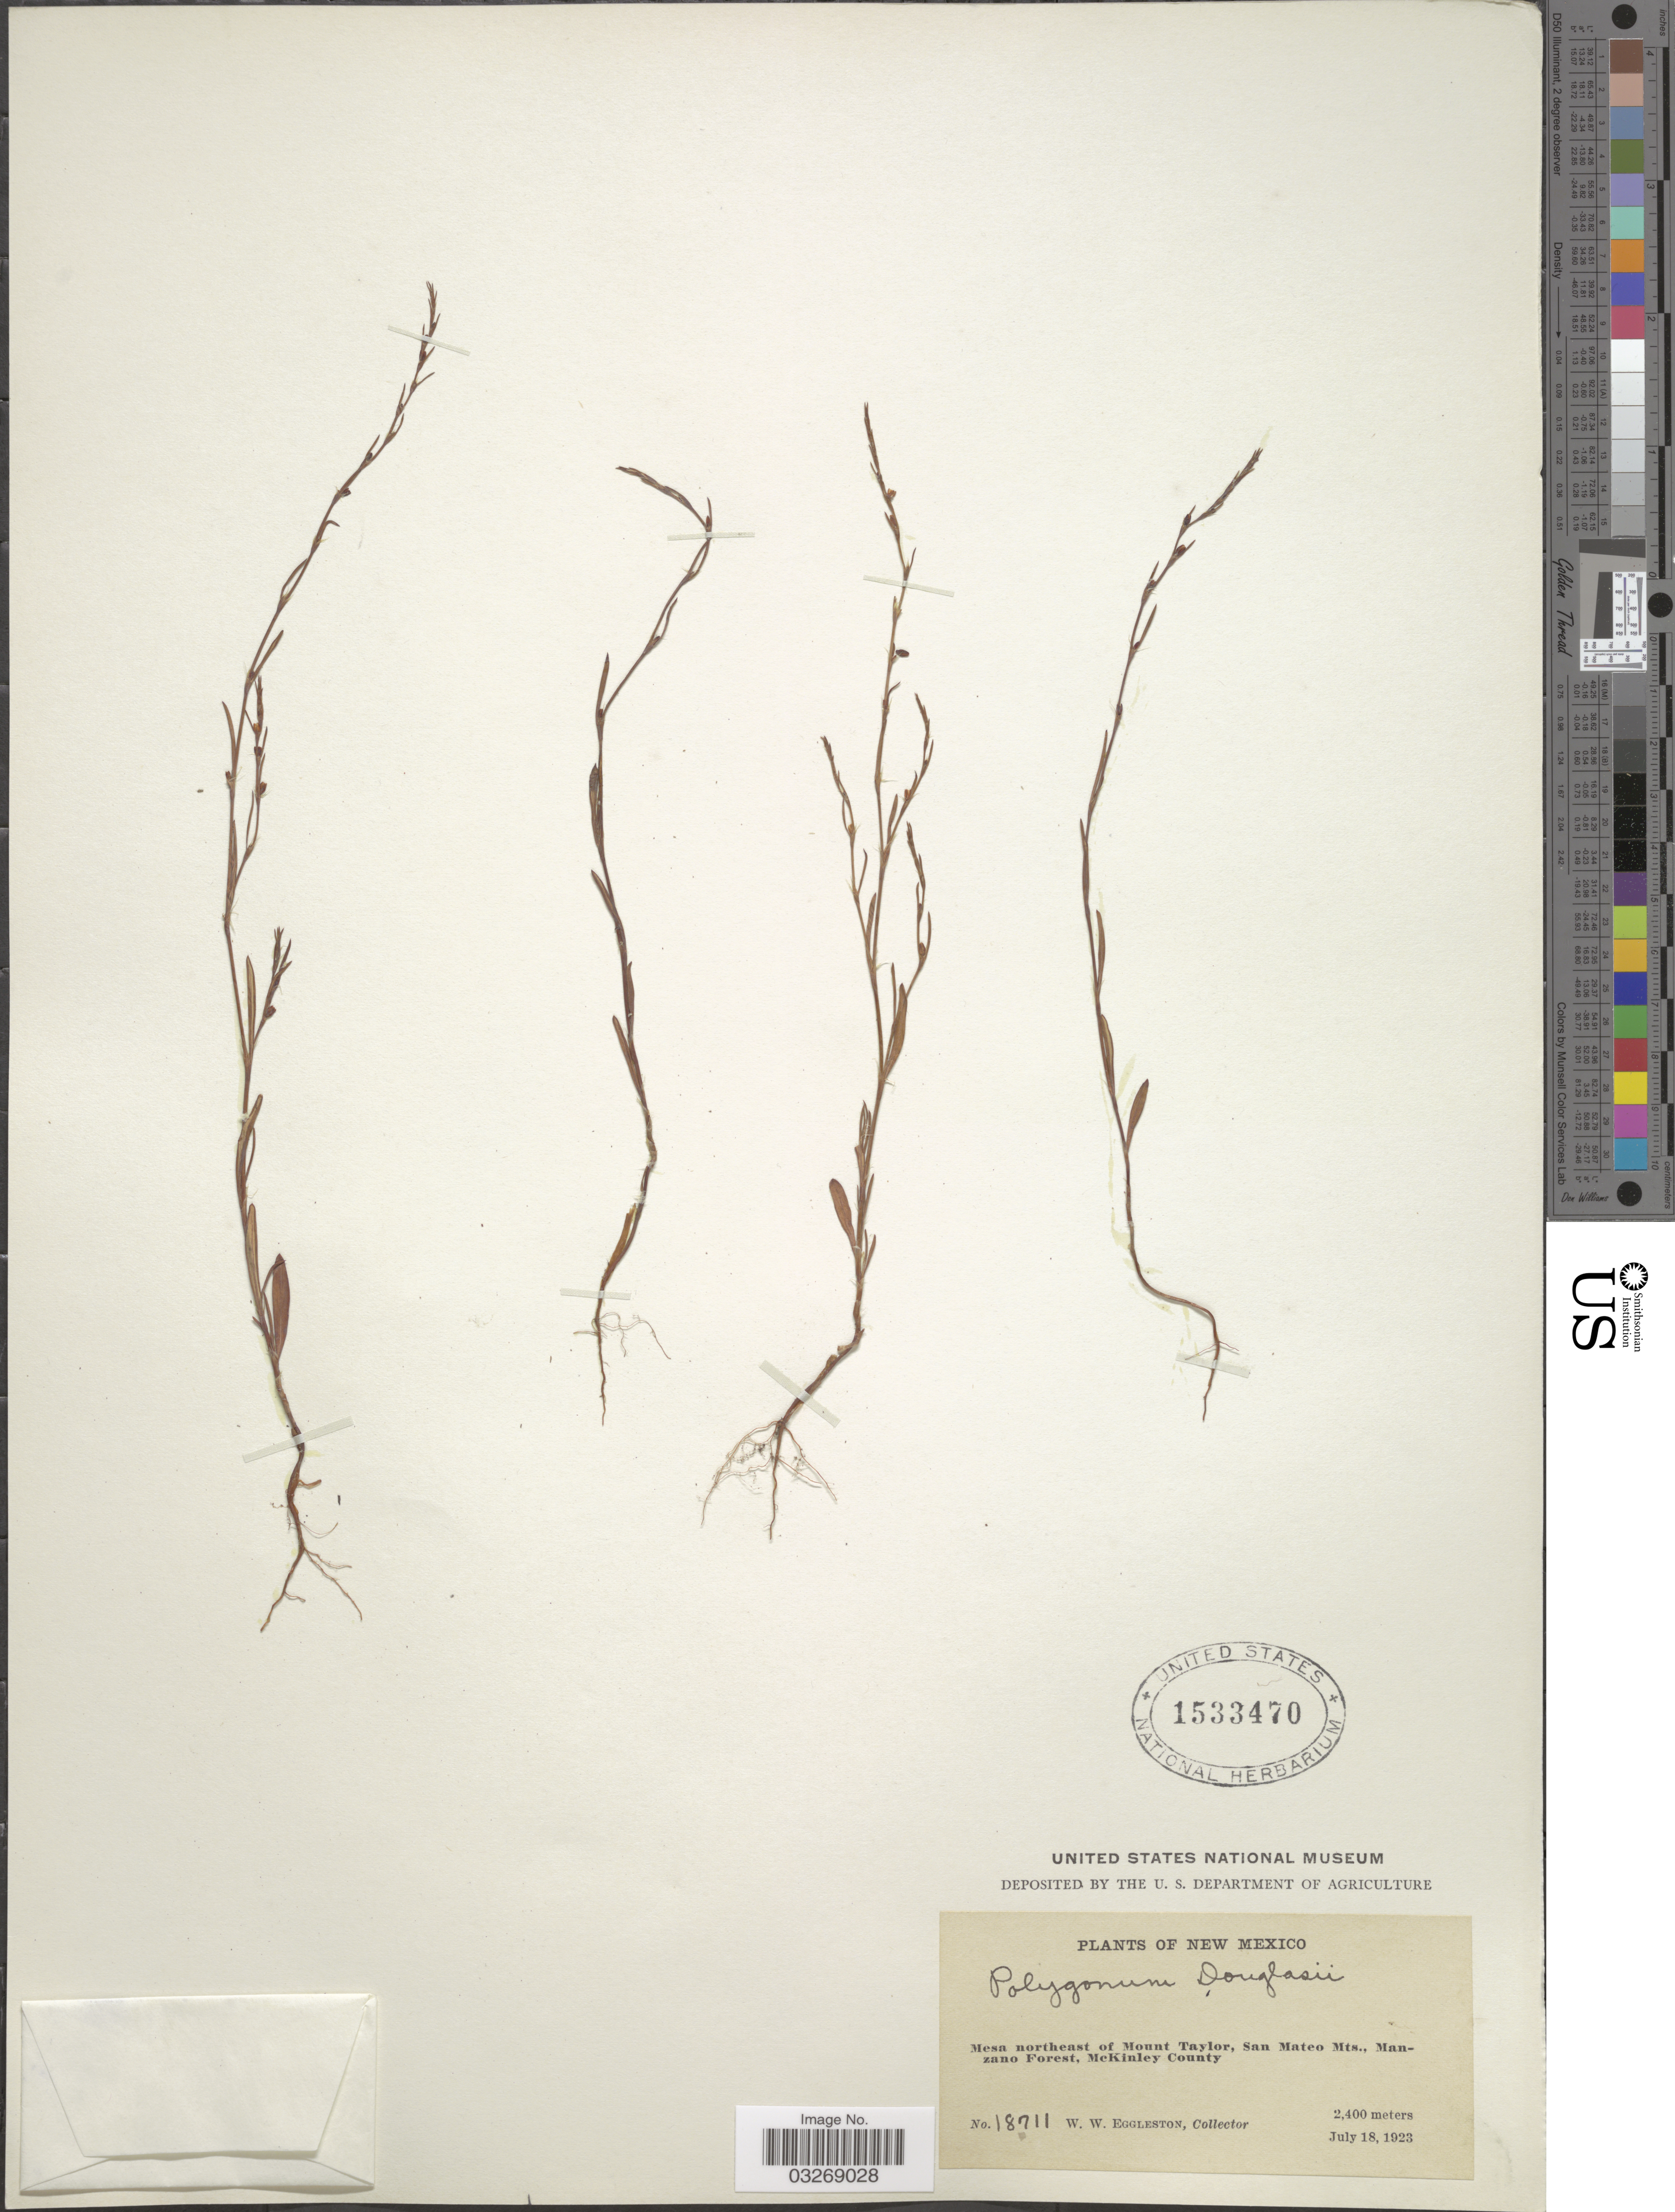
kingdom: Plantae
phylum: Tracheophyta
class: Magnoliopsida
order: Caryophyllales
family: Polygonaceae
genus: Polygonum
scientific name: Polygonum douglasii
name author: Greene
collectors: W. W. Eggleston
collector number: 18711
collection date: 1923-07-18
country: United States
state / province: New Mexico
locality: Mesa northeast of Mount Taylor, San Mateo Mts., Manzano Forest, McKinley County.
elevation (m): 2400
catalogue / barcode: US 1533470